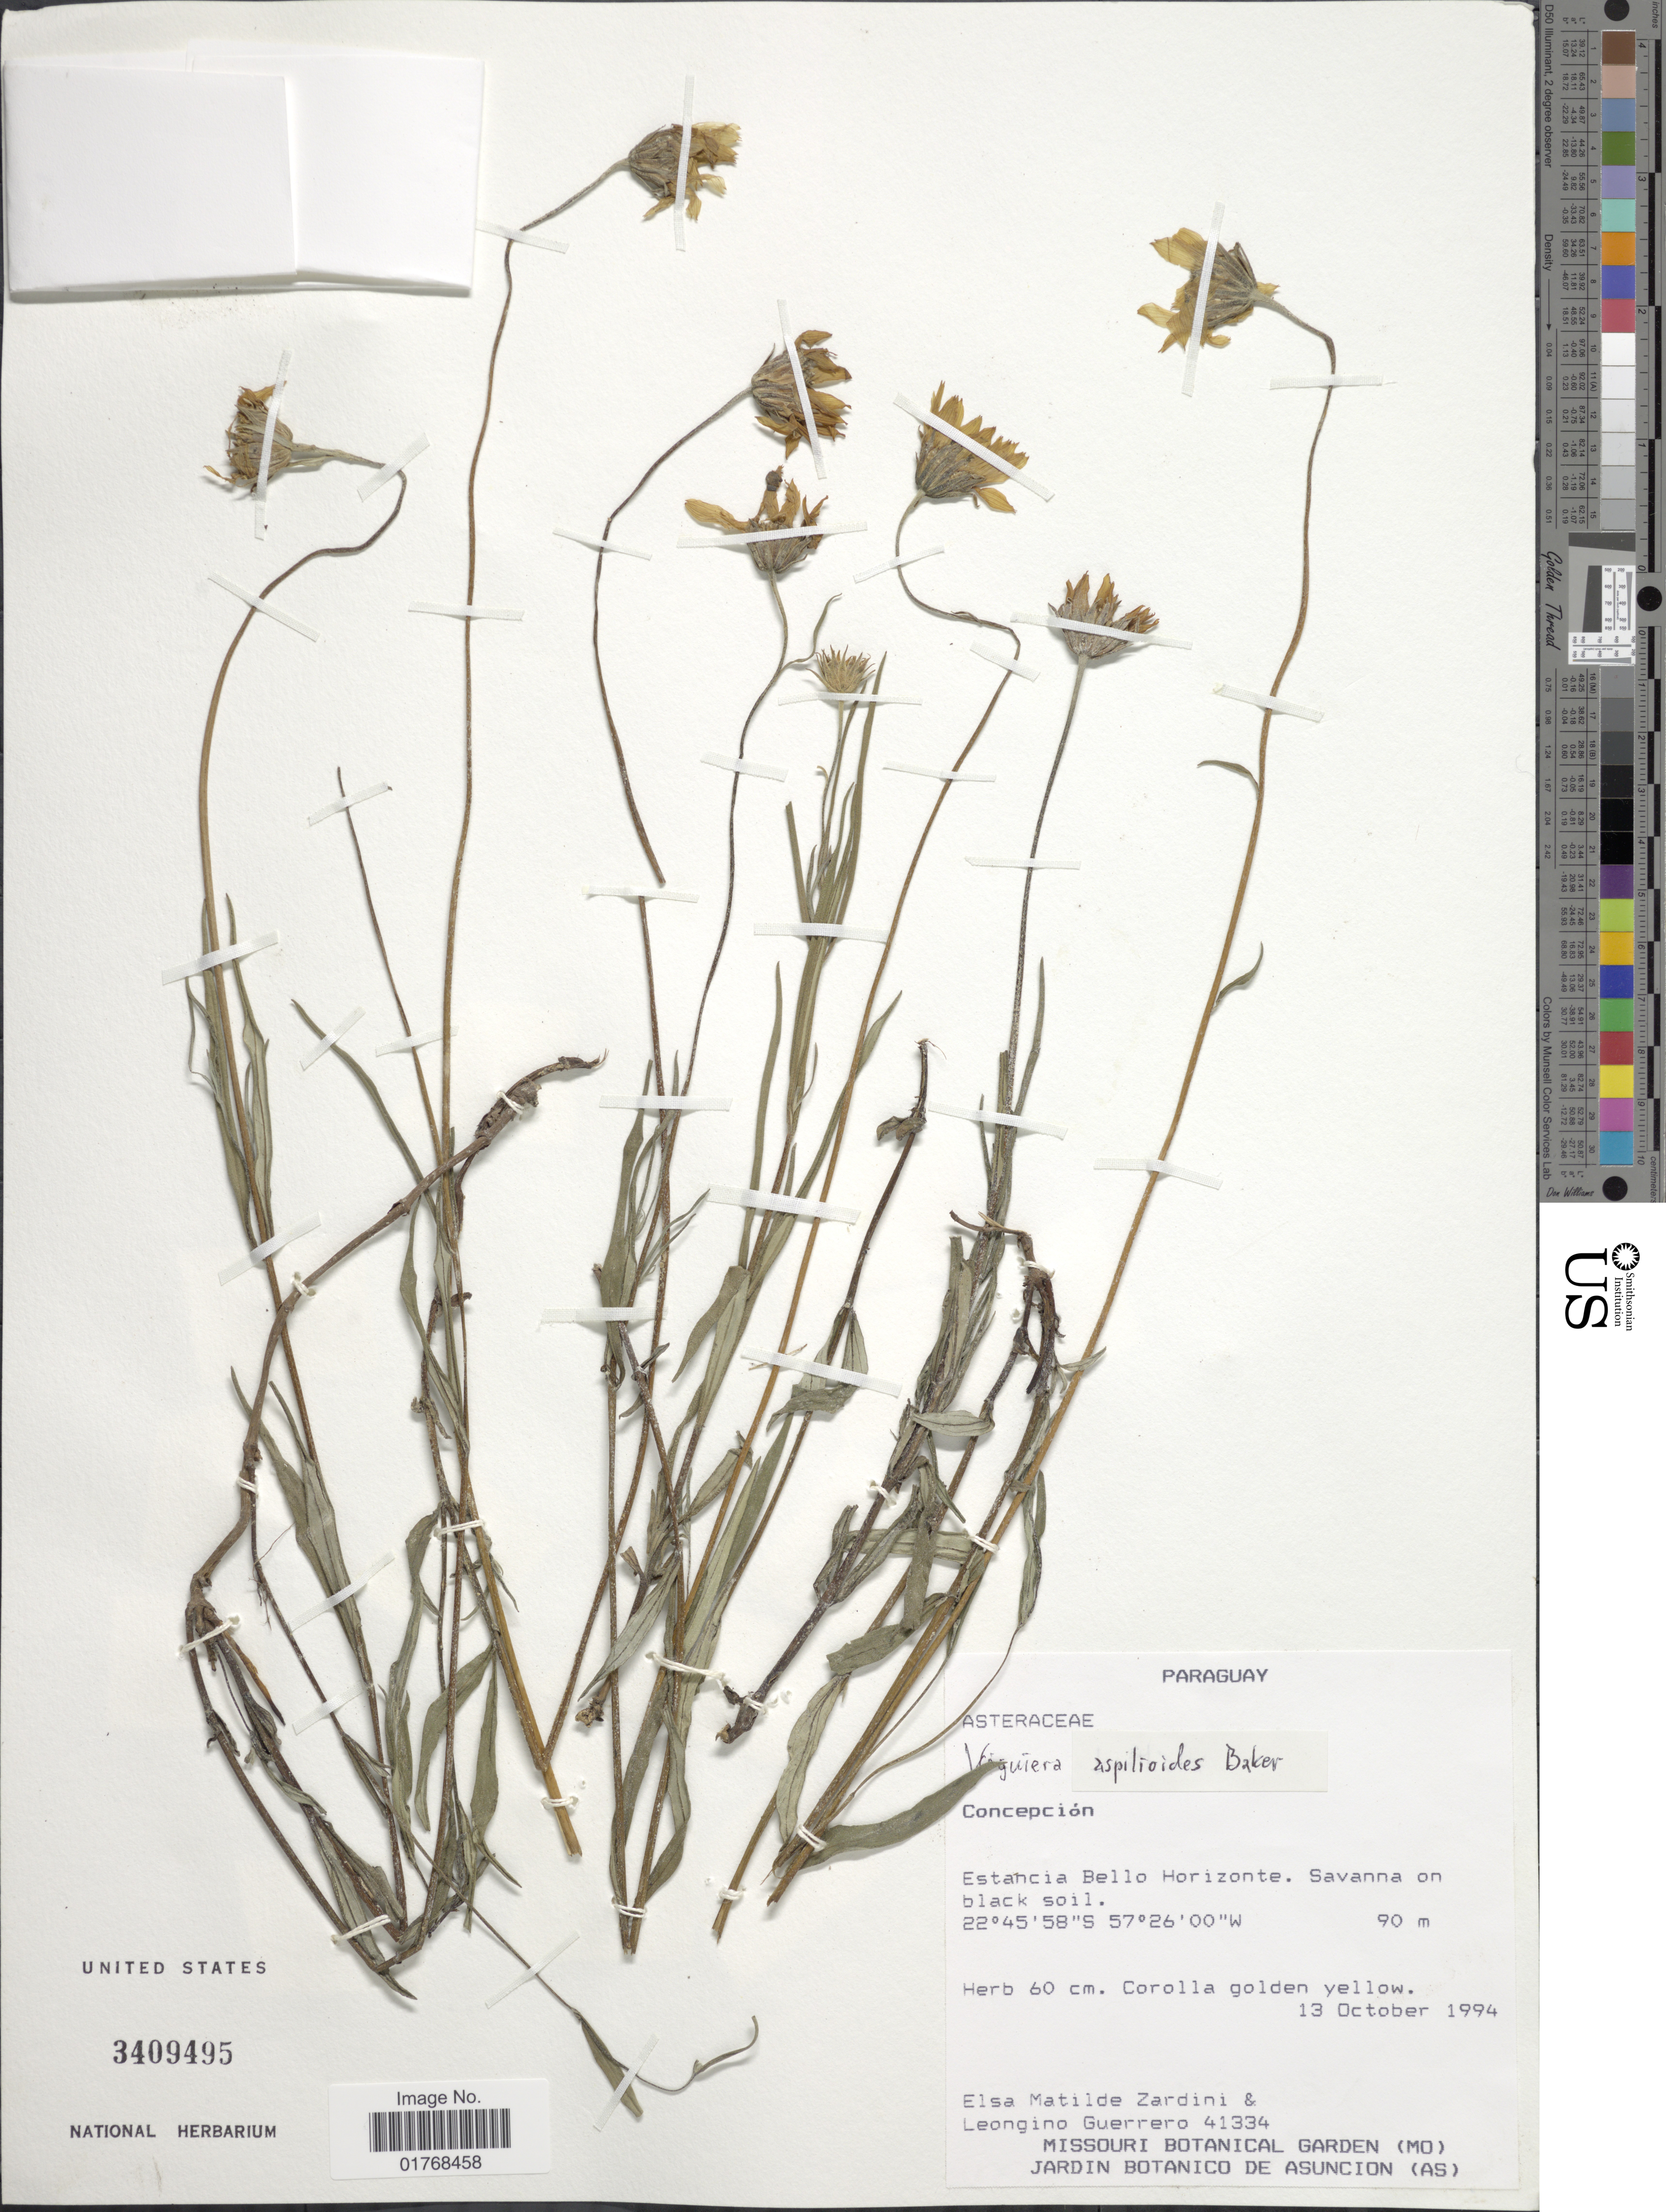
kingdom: Plantae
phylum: Tracheophyta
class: Magnoliopsida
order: Asterales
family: Asteraceae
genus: Viguiera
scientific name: Viguiera aspilioides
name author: Baker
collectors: E. M. Zardini & L. Guerrero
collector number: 41334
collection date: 1994-10-13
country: Paraguay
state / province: Concepcion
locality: Paraguay. Concepción. Estancia Bello Horizonte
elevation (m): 90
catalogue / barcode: US 3409495